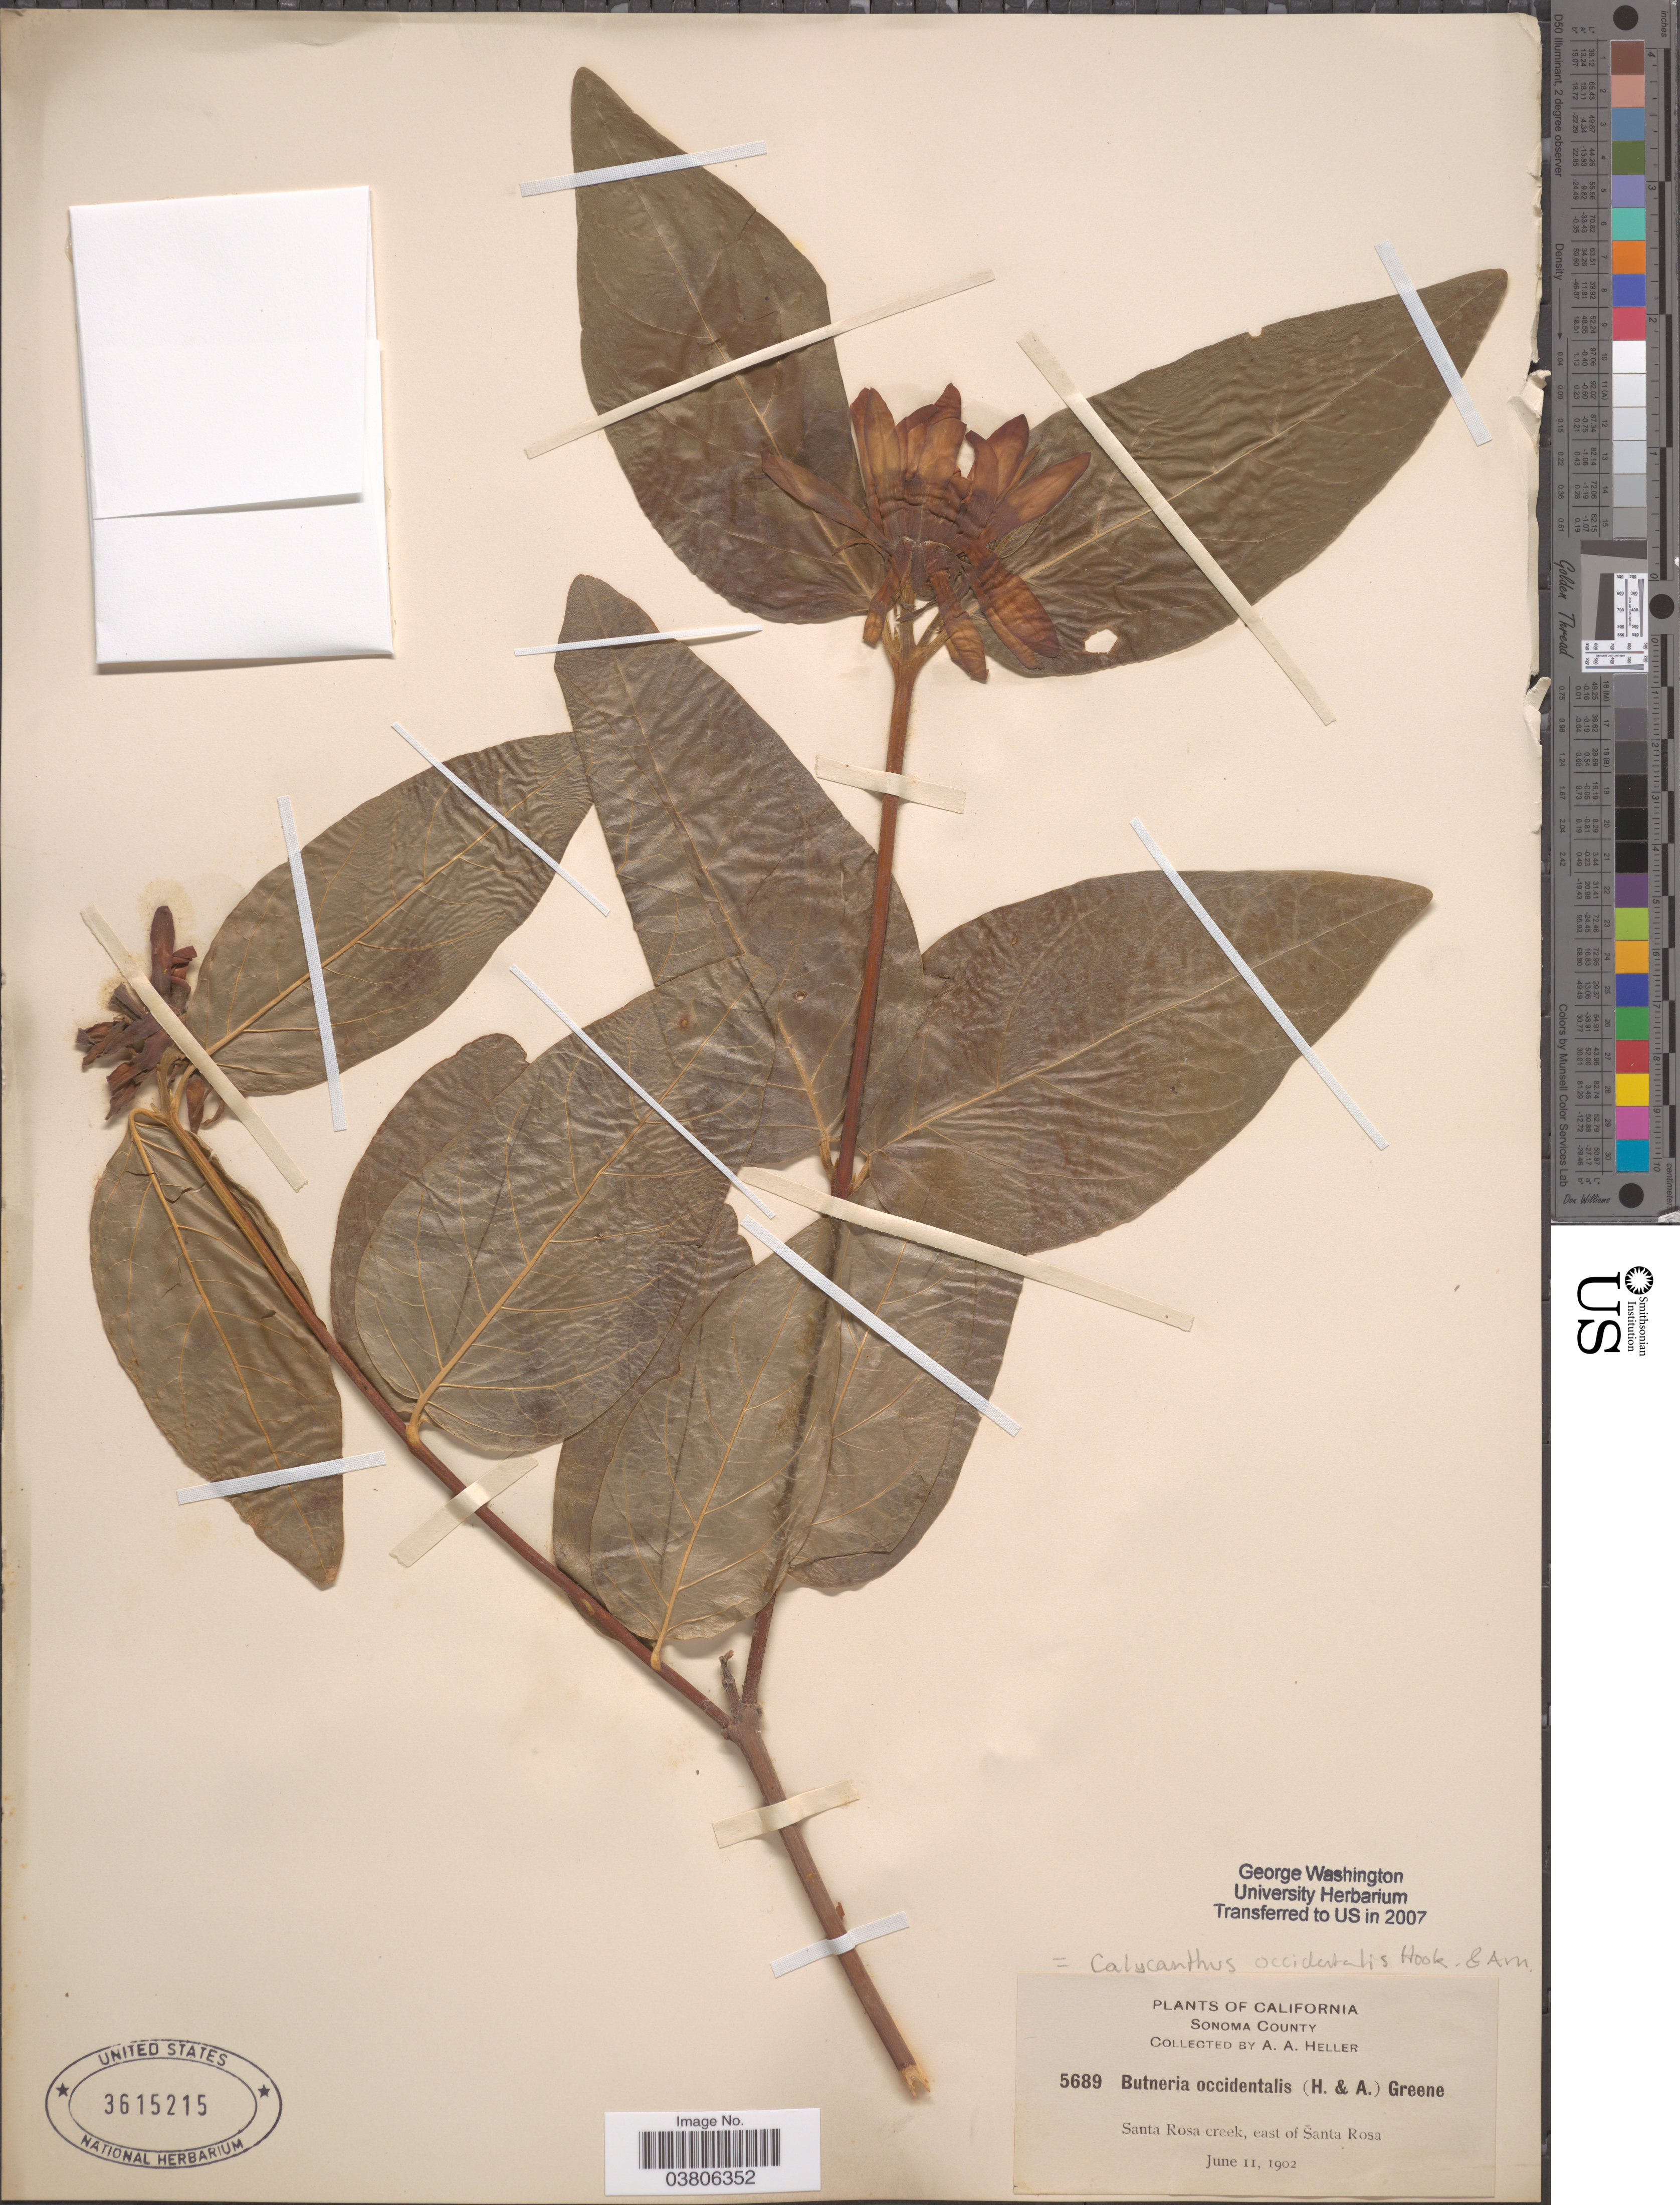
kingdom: Plantae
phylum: Tracheophyta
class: Magnoliopsida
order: Laurales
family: Calycanthaceae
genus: Calycanthus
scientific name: Calycanthus occidentalis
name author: Hook. & Arn.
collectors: A. A. Heller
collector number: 5689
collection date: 1902-06-11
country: United States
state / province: California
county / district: Sonoma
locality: Sonoma County. Santa Rosa creek, east of Santa Rosa.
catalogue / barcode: US 3615215